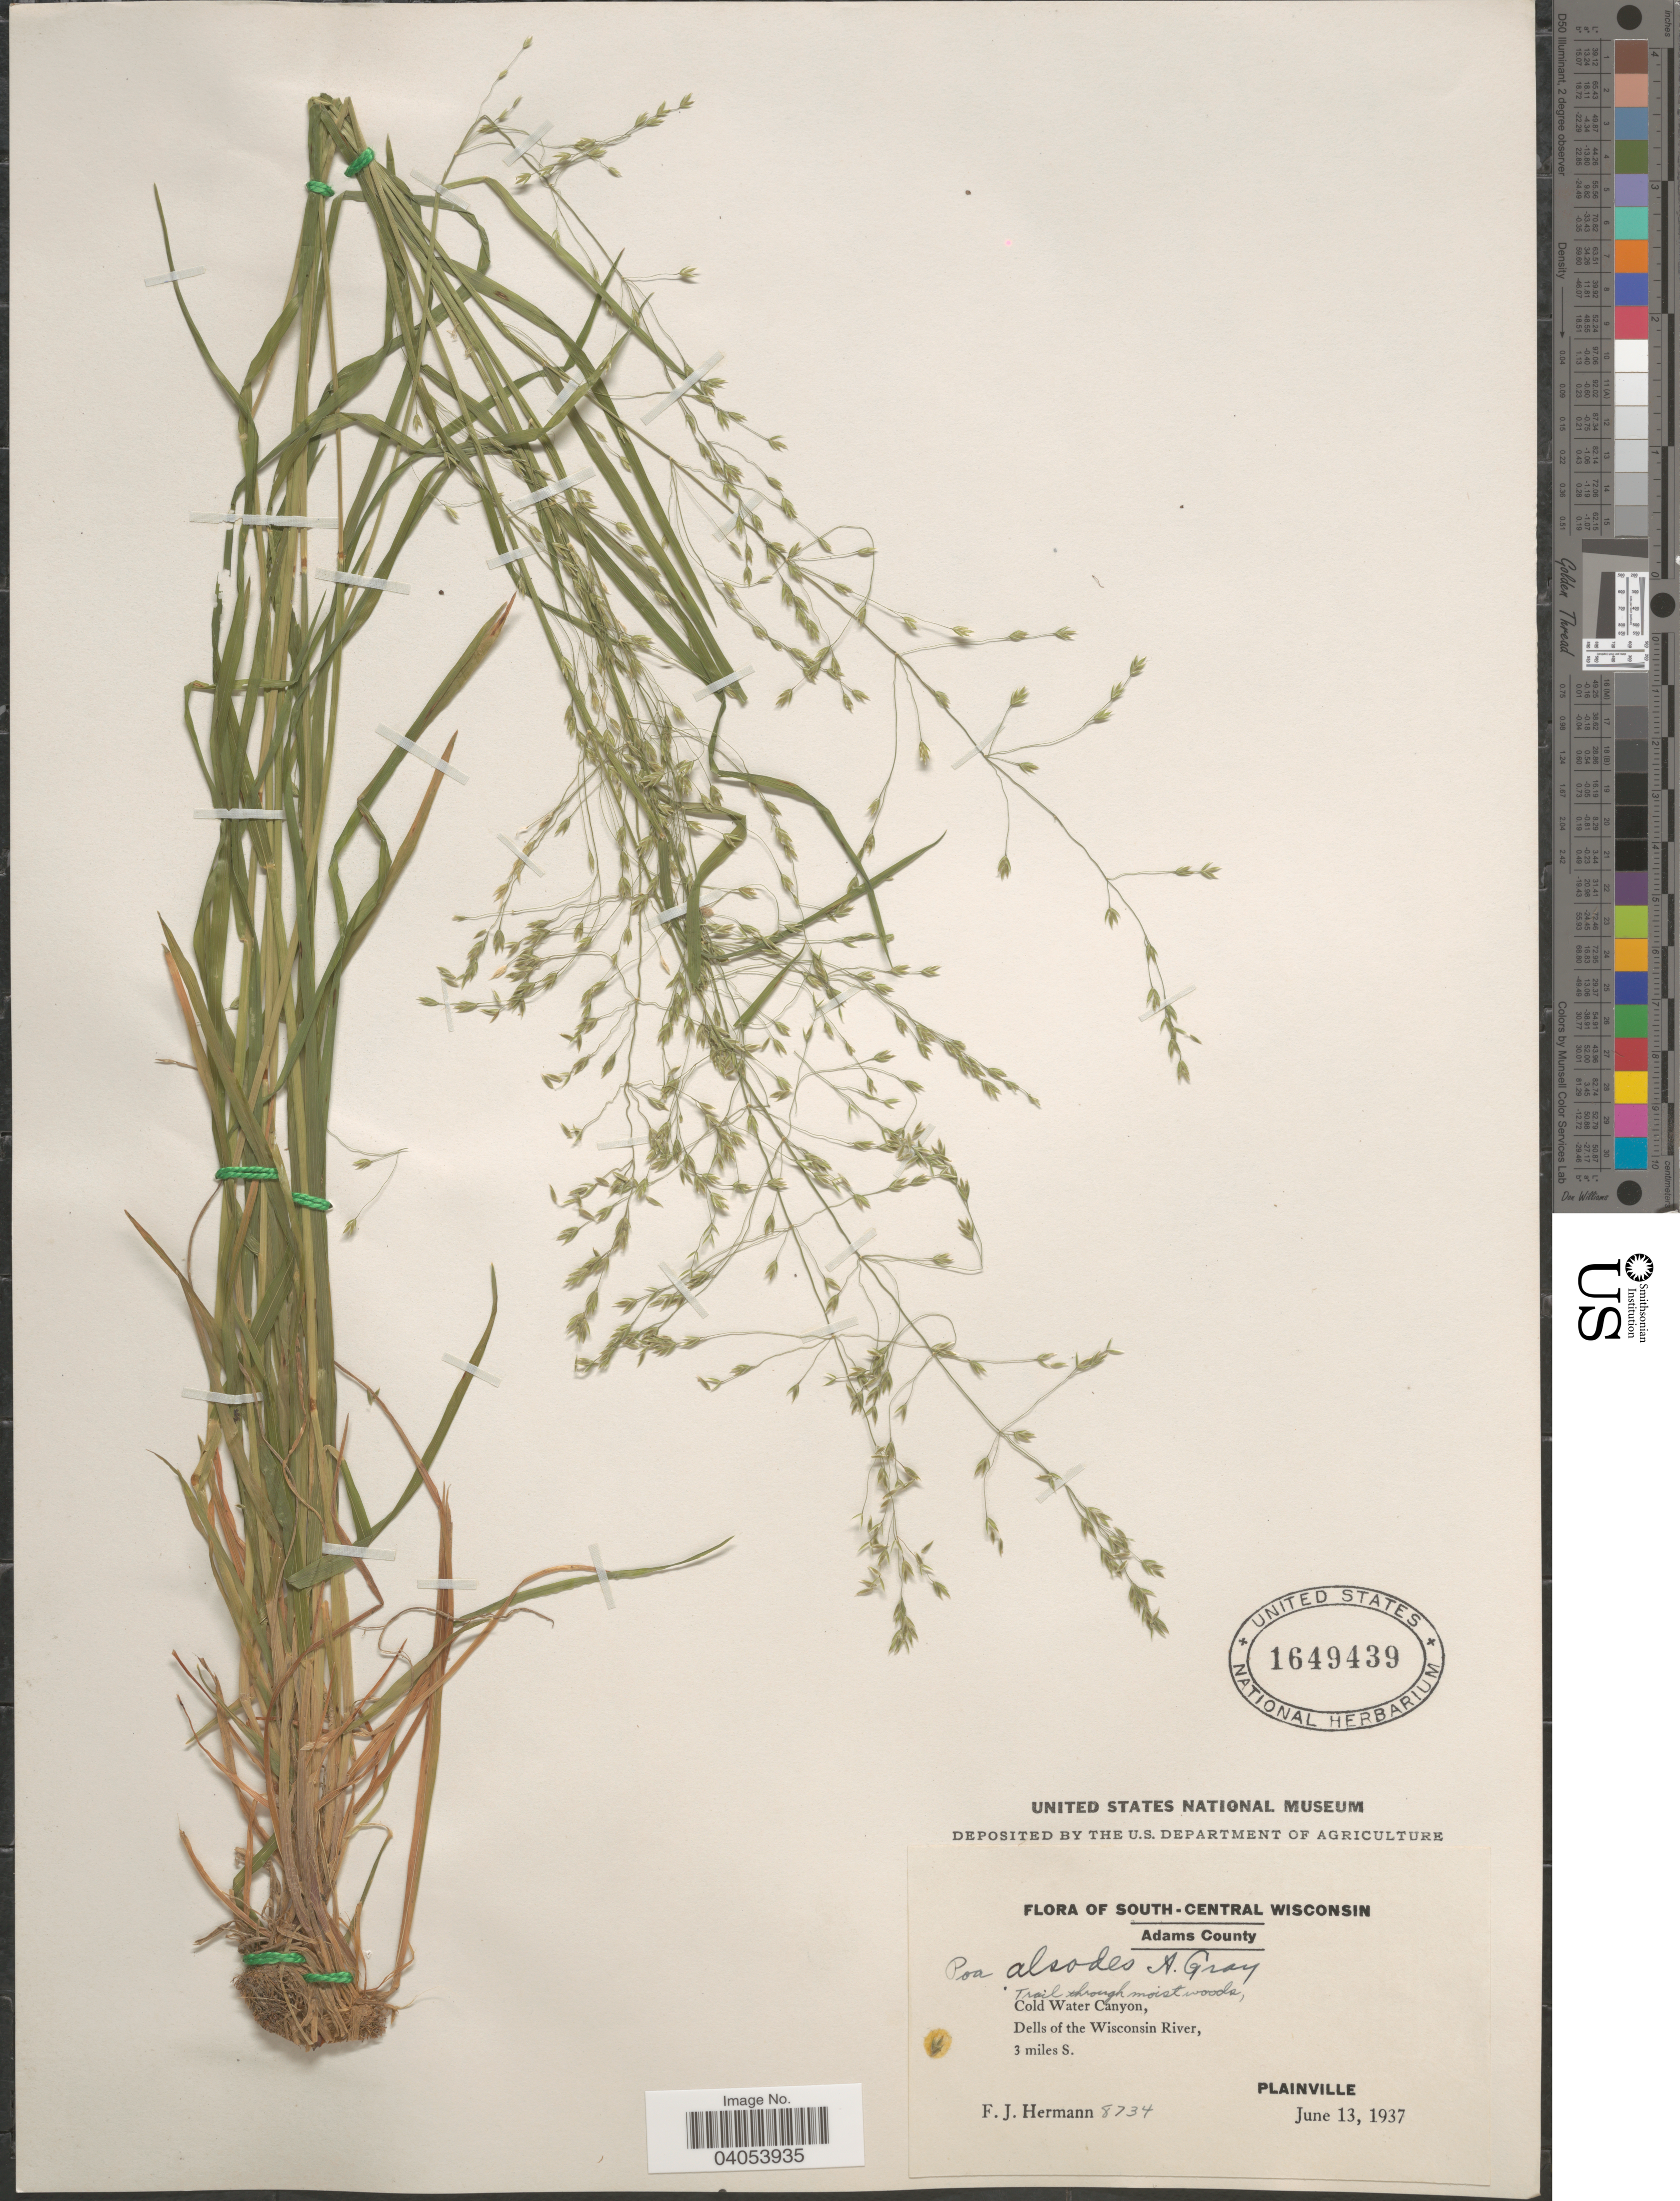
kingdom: Plantae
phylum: Tracheophyta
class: Liliopsida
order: Poales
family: Poaceae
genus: Poa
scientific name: Poa alsodes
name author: A. Gray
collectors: F. J. Hermann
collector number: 8734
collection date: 1937-06-13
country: United States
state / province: Wisconsin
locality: South-Central Wisconsin. Adams County. Cold Water Canyon, Dells of the Wisconsin River, 3 miles S. Plainville.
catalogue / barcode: US 1649439